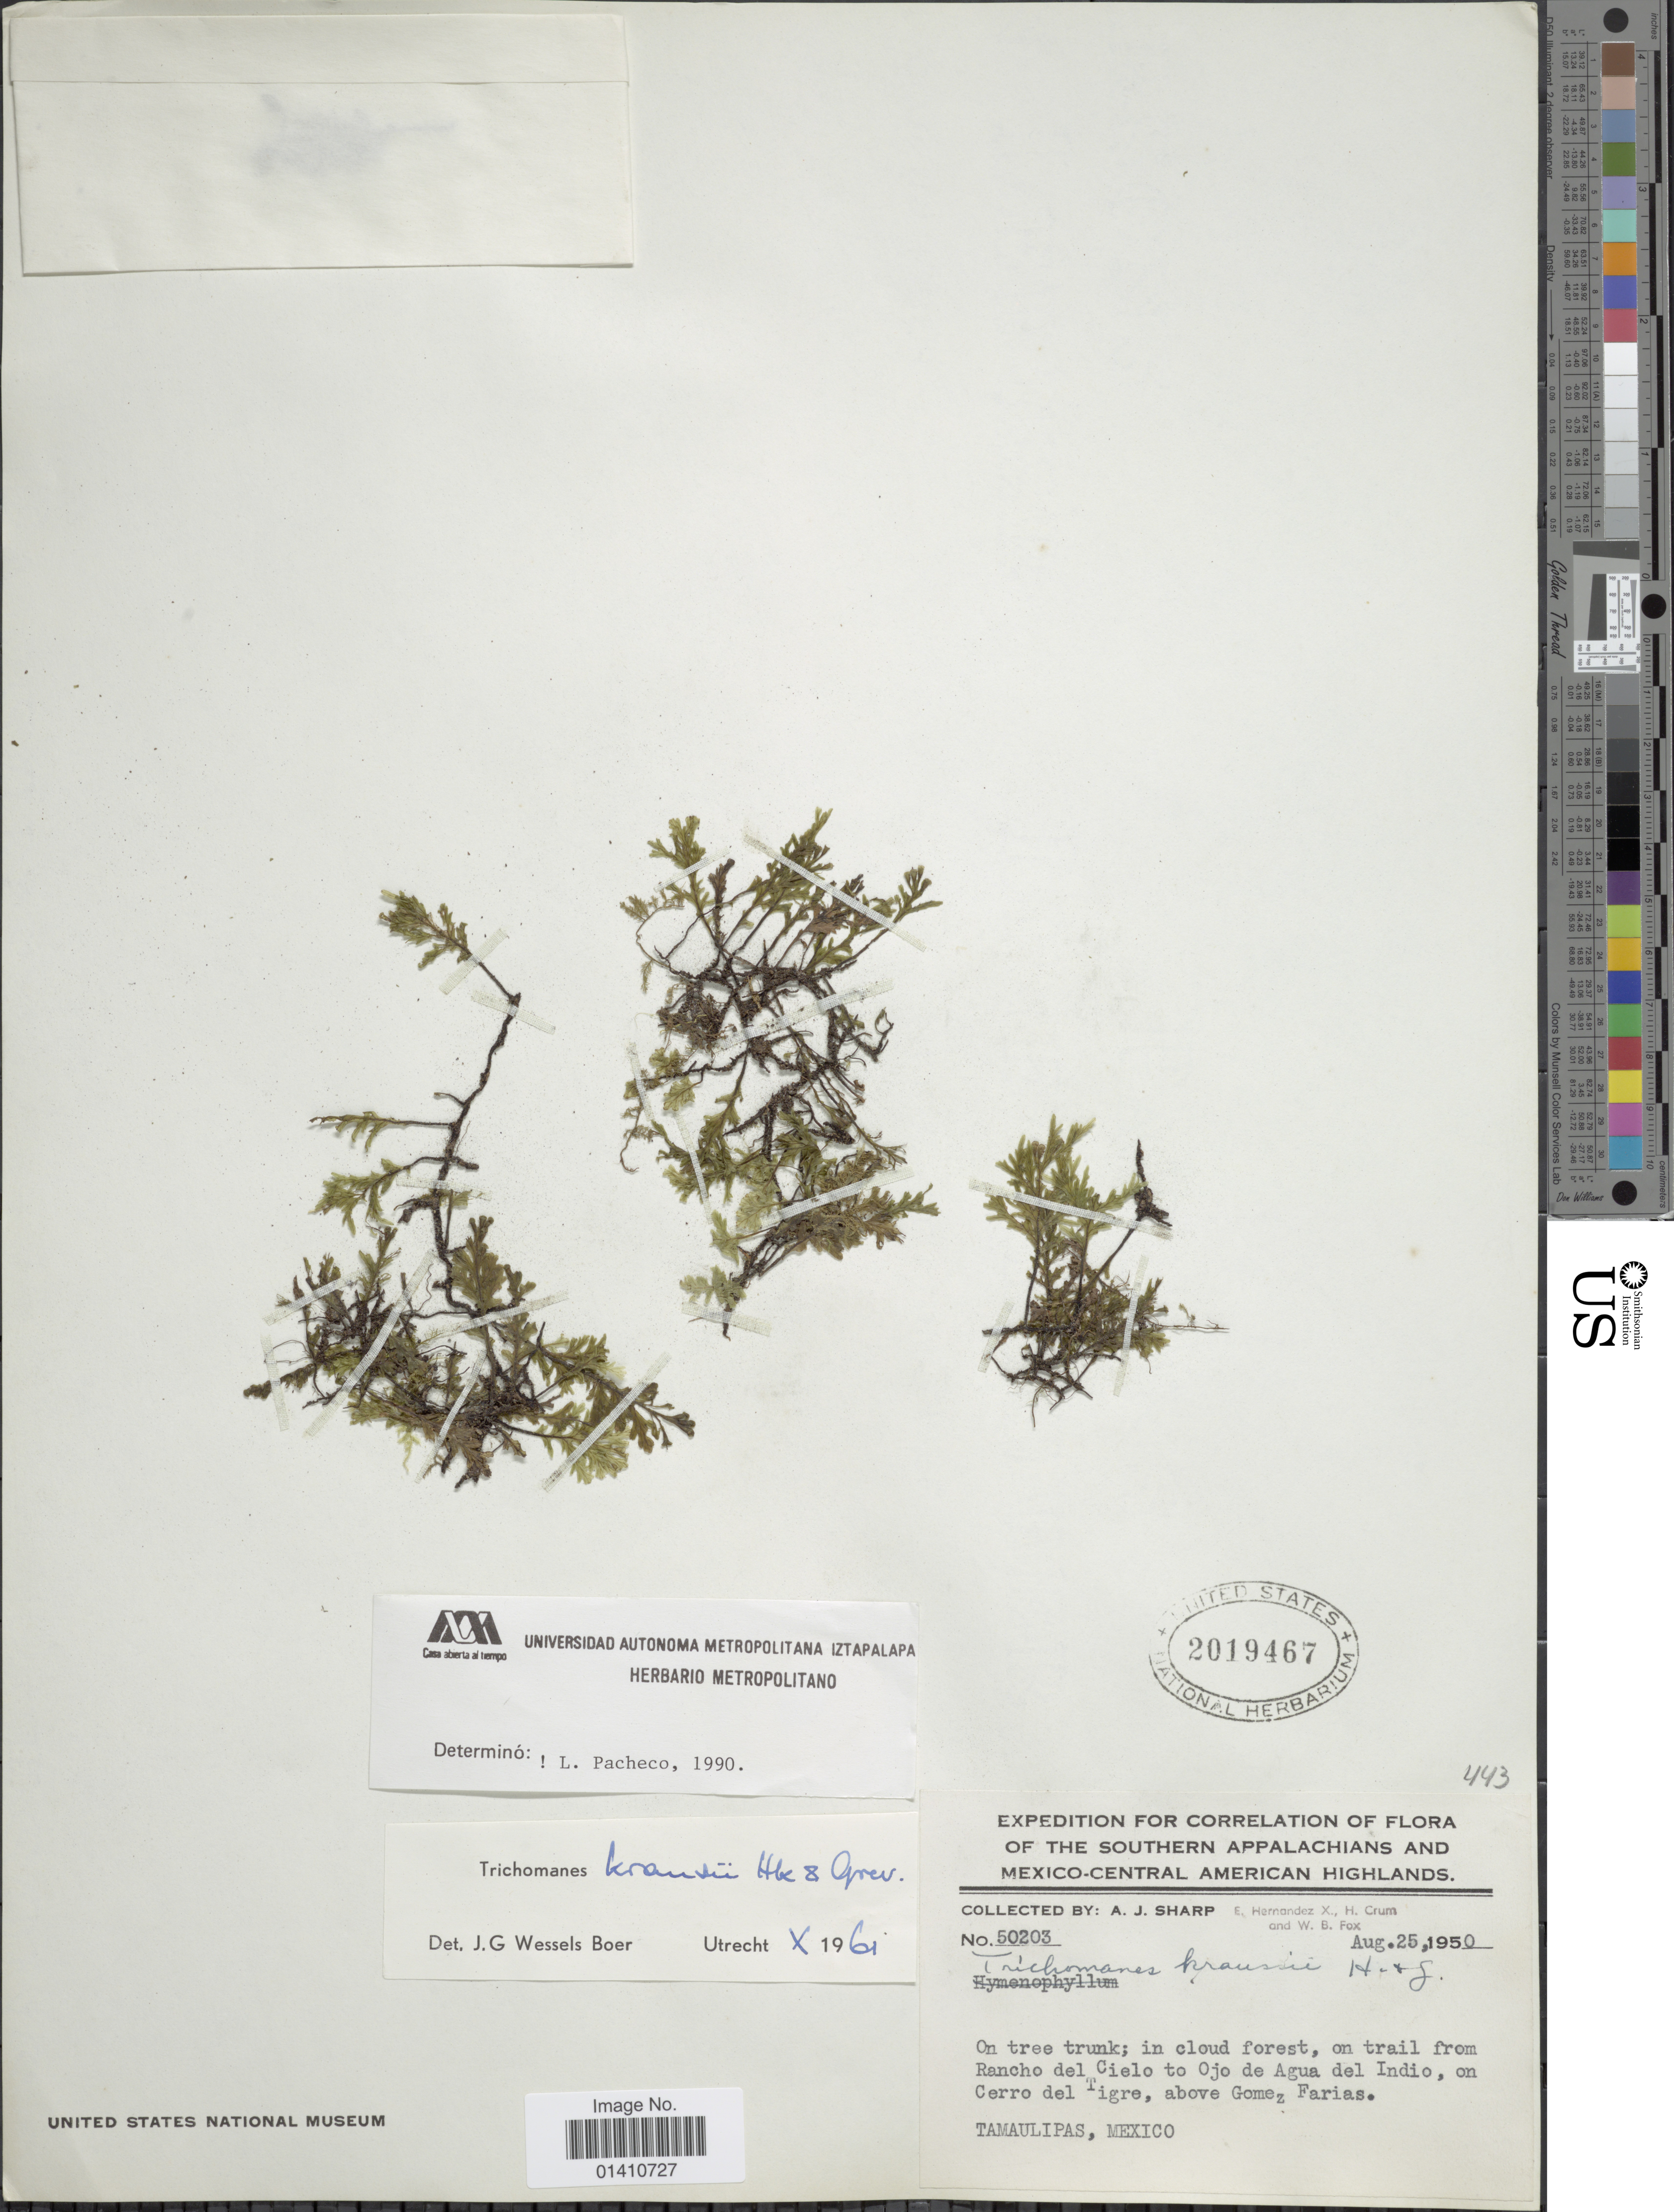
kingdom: Plantae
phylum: Tracheophyta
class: Polypodiopsida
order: Hymenophyllales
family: Hymenophyllaceae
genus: Didymoglossum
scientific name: Didymoglossum kraussii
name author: (Hook. & Grev.) C. Presl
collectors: A. J. Sharp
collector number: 50203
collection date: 1950-08-25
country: Mexico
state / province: Tamaulipas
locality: On tree trunk; in cloud forest, on trail from Rancho del Cielo to Ojo de Agua de Indio, on Cerro del Tigre, above Gomez Farias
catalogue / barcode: US 2019467